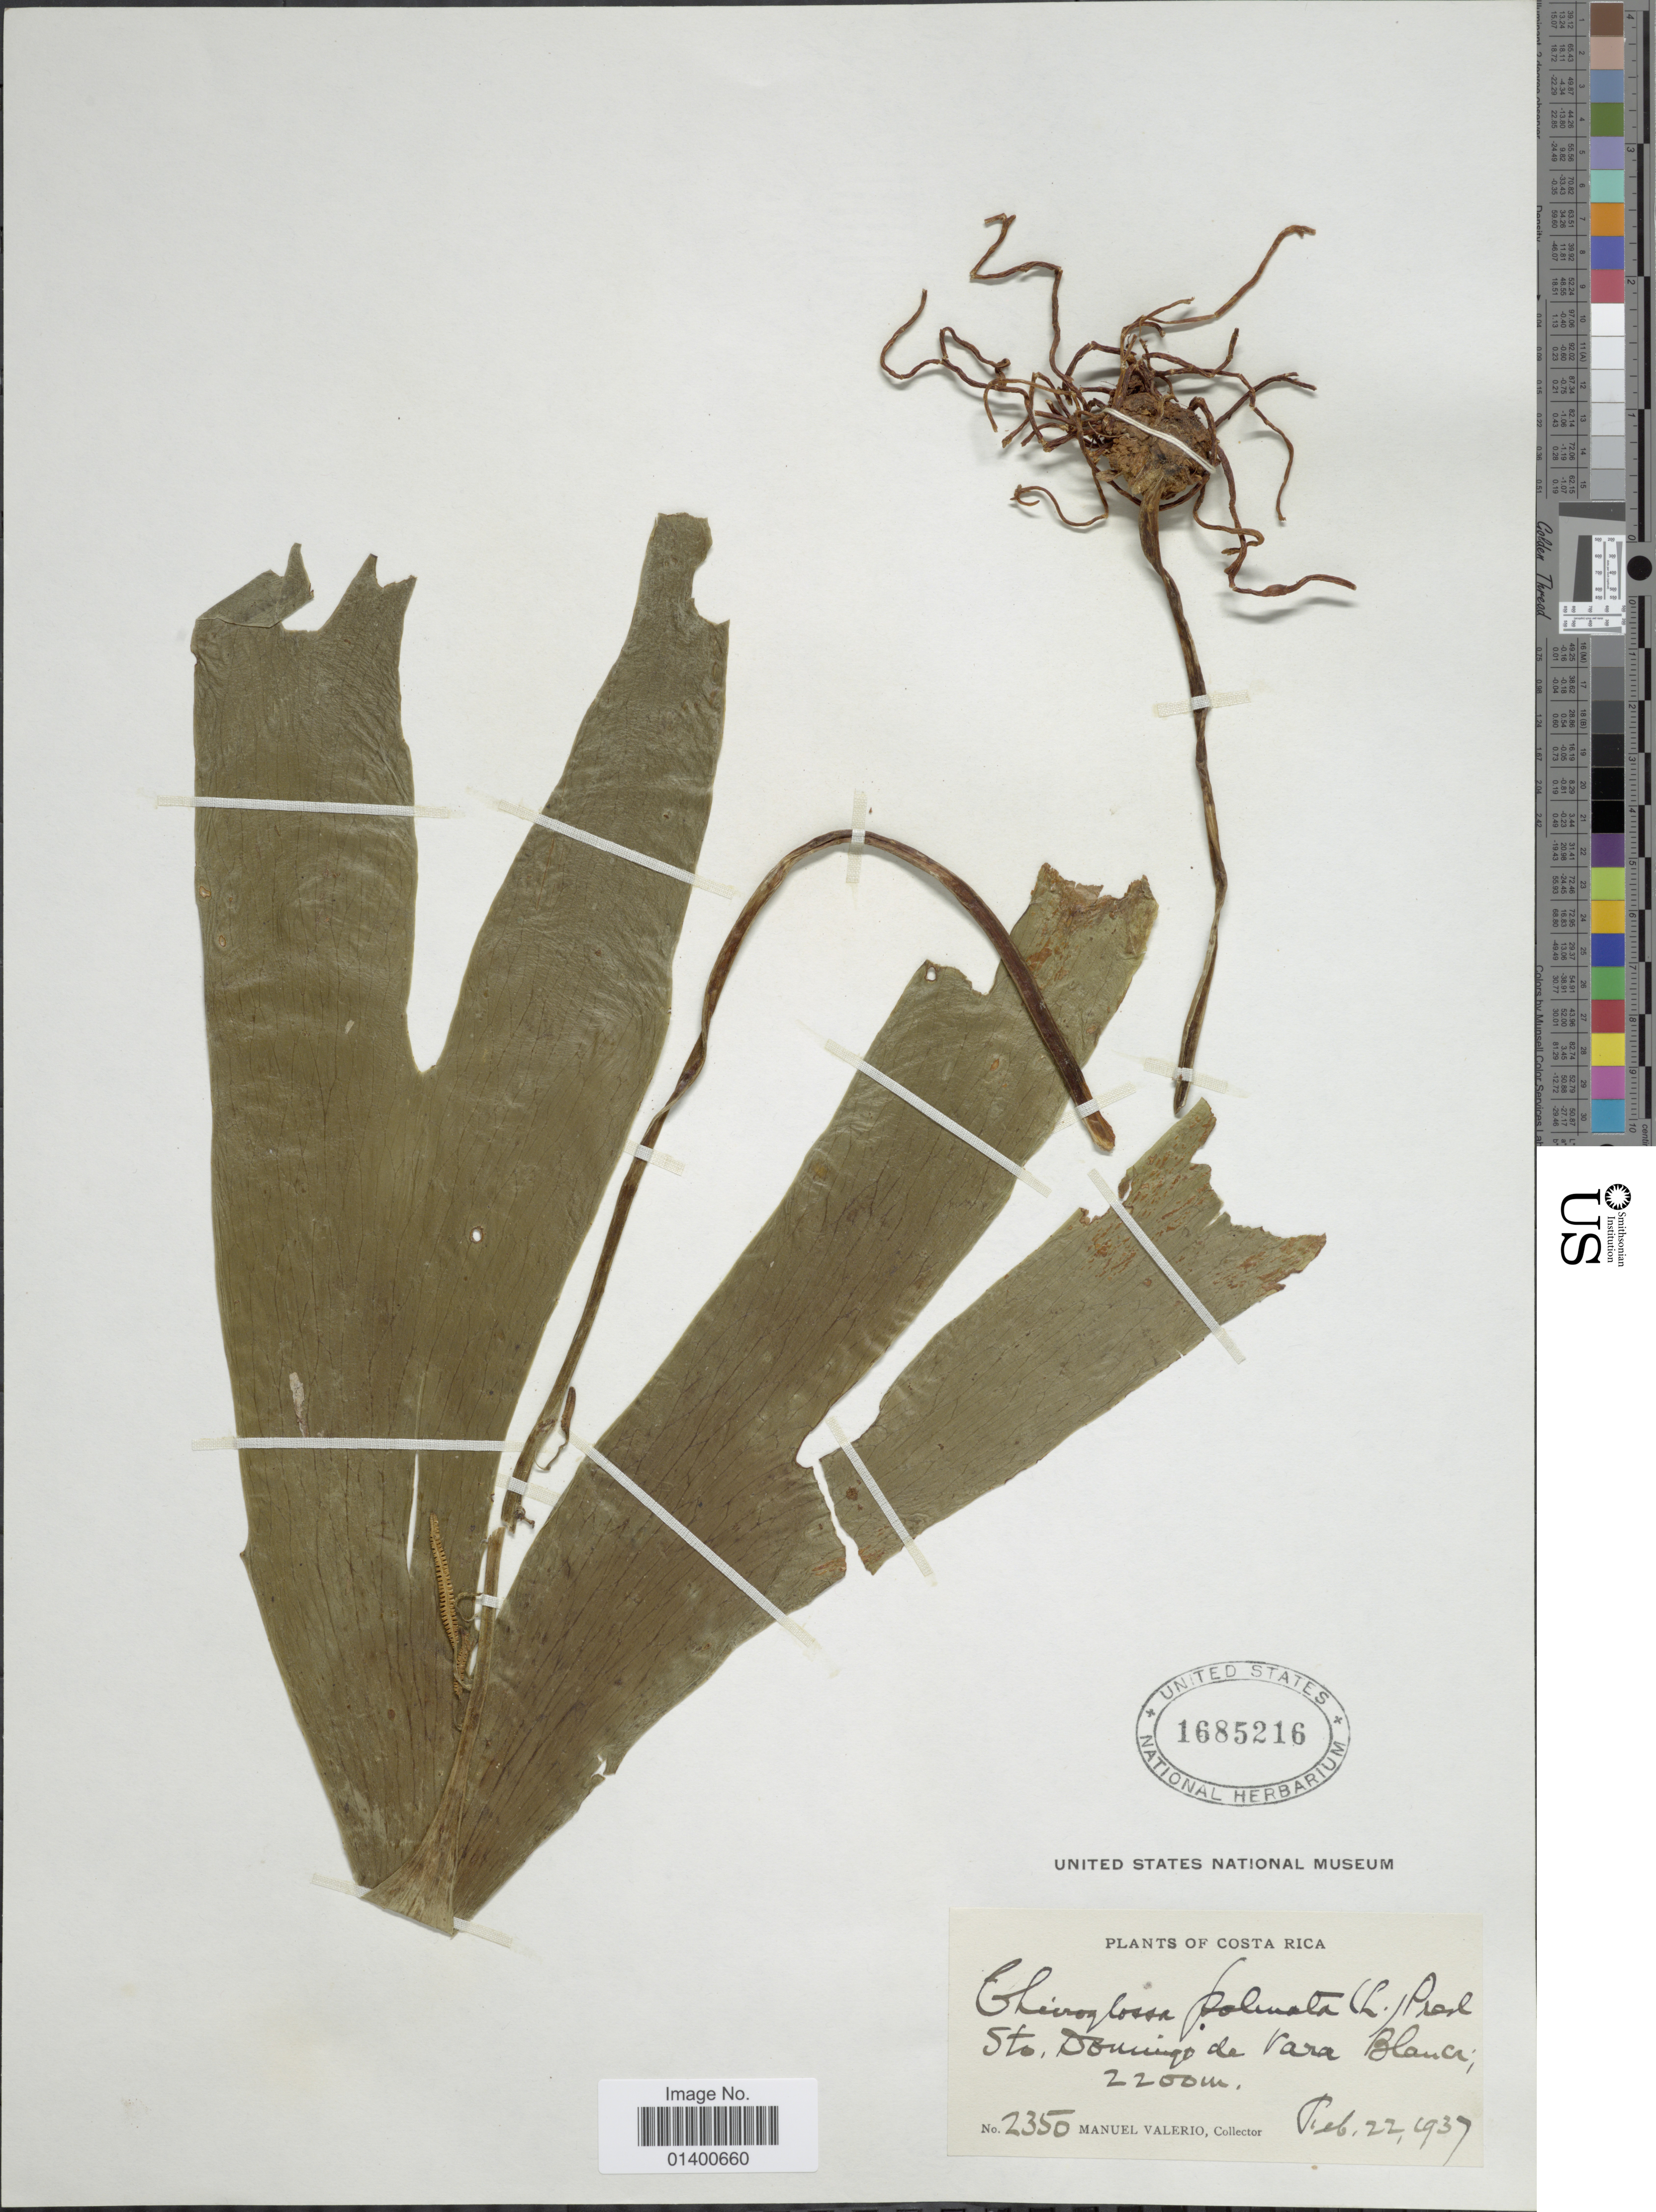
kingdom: Plantae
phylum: Tracheophyta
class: Polypodiopsida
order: Ophioglossales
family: Ophioglossaceae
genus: Cheiroglossa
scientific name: Cheiroglossa palmata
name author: (L.) C. Presl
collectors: M. Valerio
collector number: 2350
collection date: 1937-02-22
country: Costa Rica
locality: Sto. Domingo de Vara Blanca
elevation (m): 2200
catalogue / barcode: US 1685216